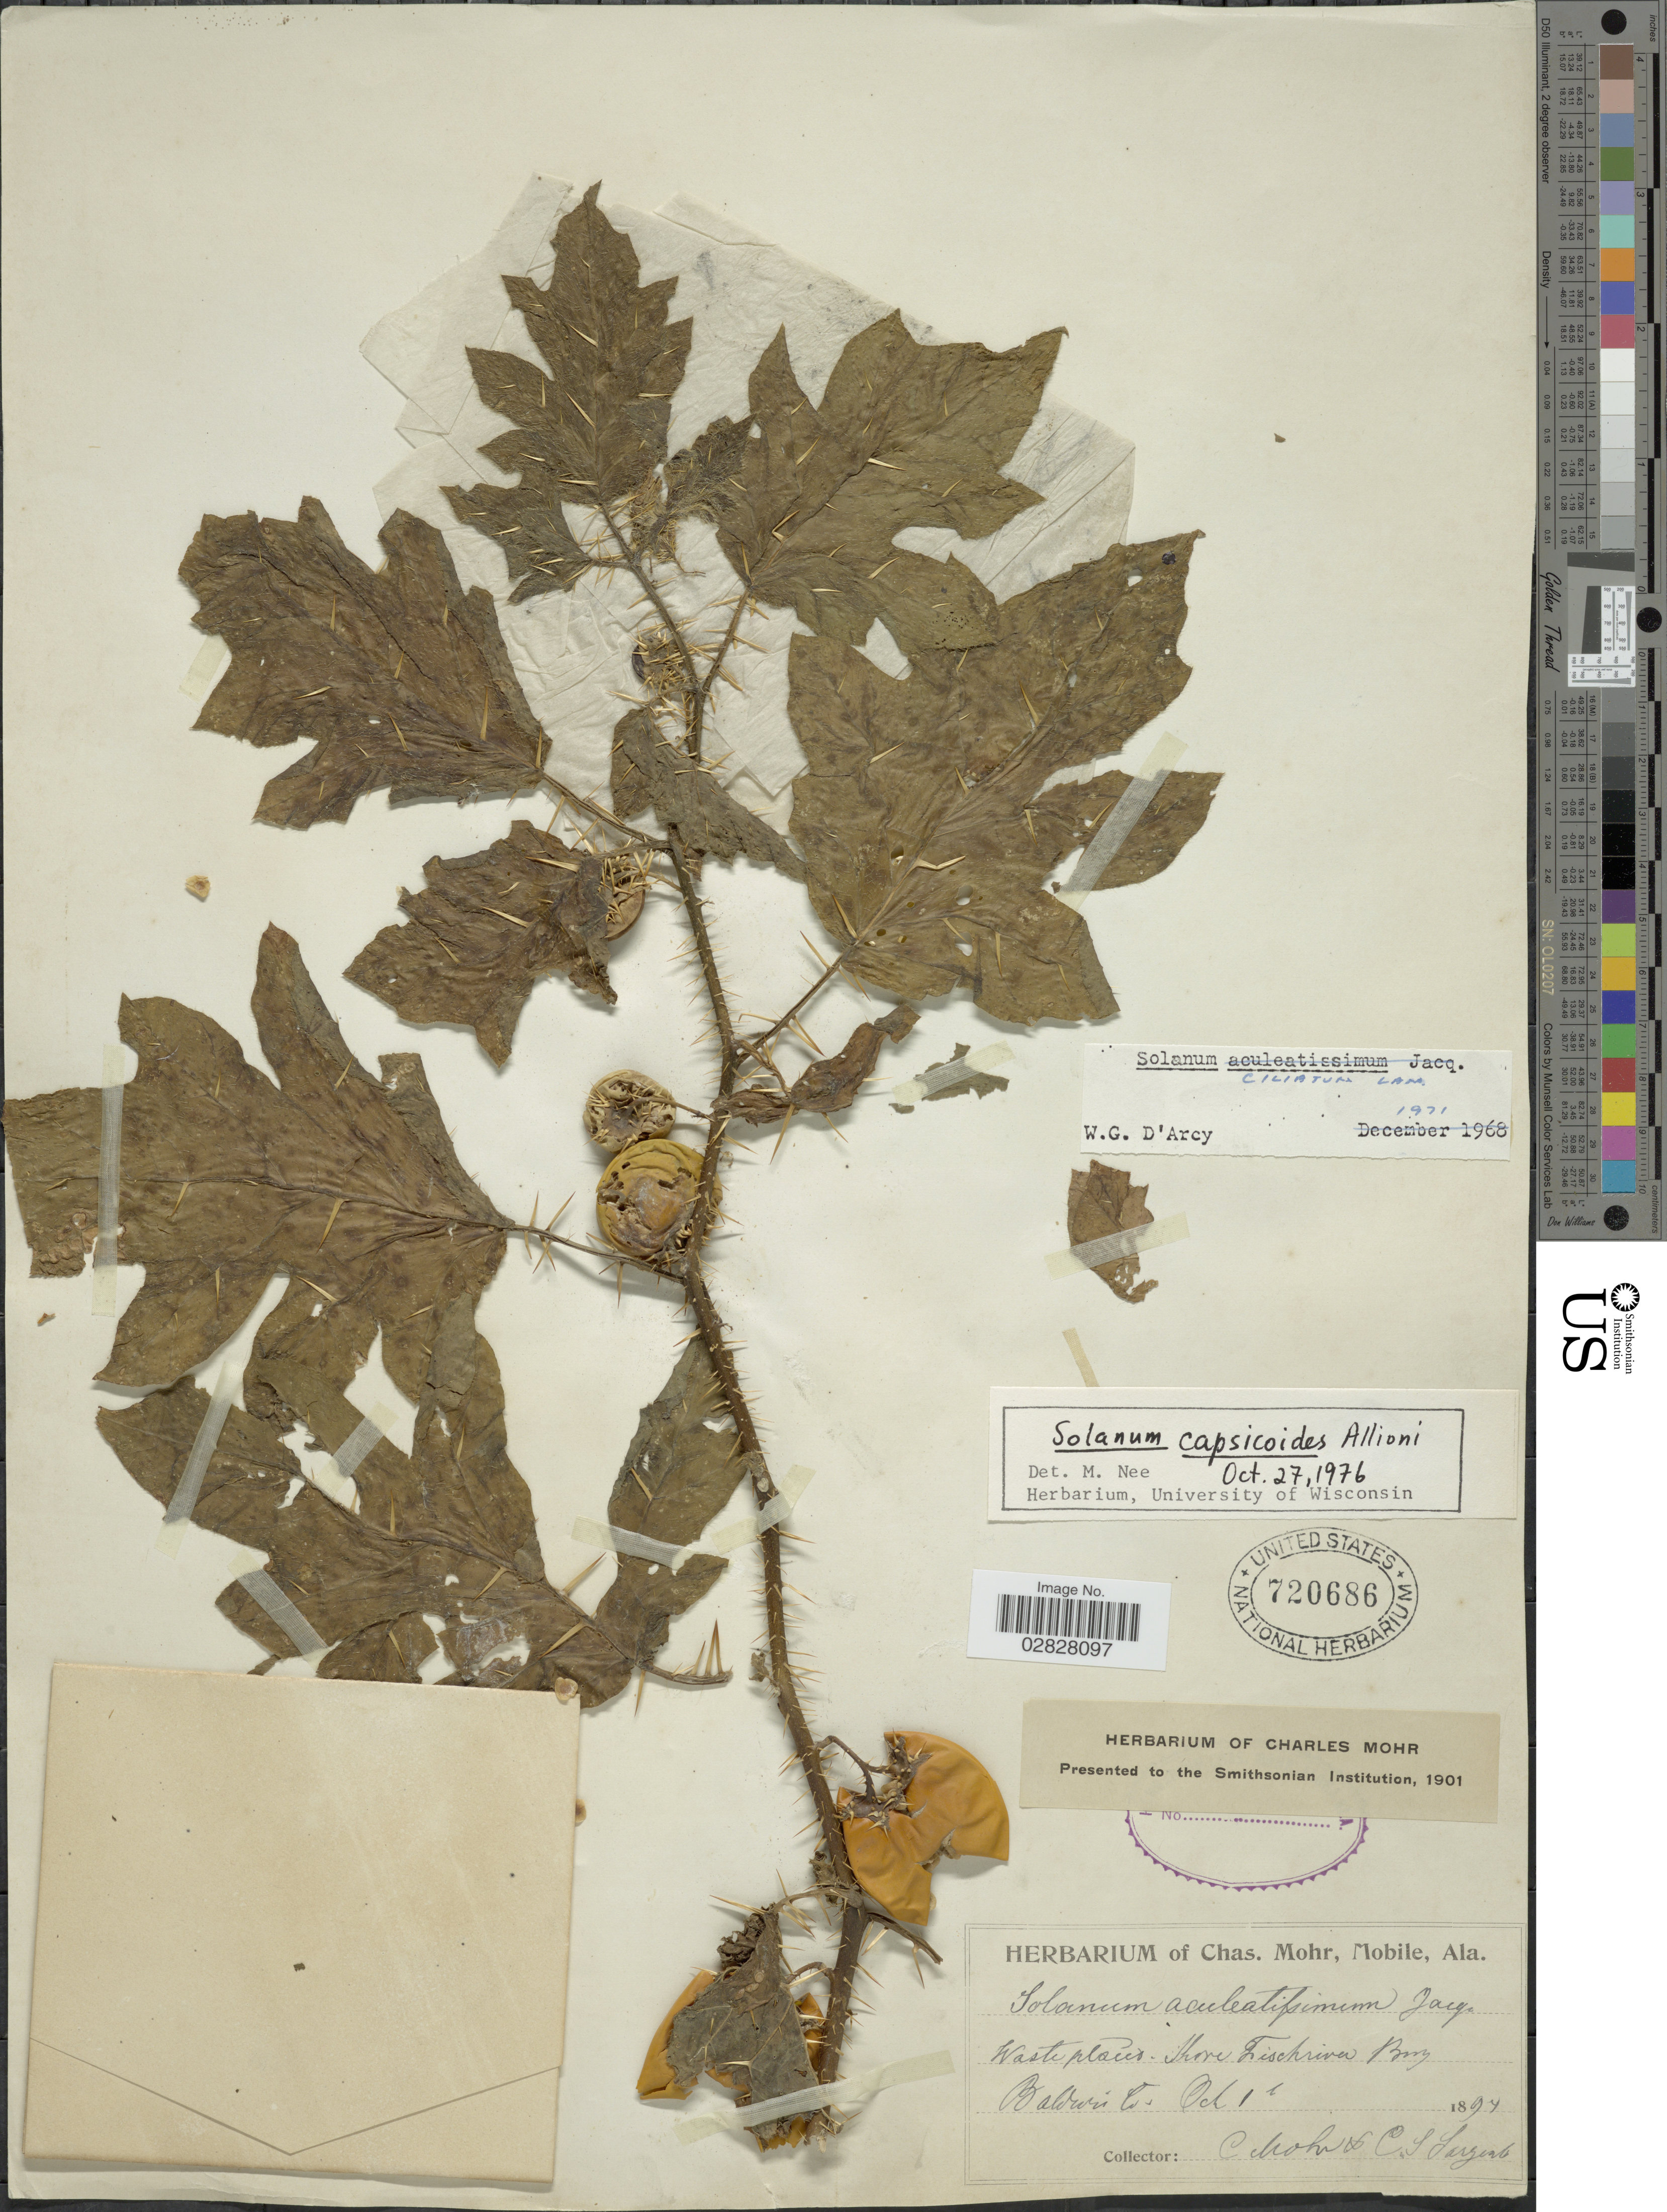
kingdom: Plantae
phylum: Tracheophyta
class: Magnoliopsida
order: Solanales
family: Solanaceae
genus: Solanum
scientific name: Solanum capsicoides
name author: All.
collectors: Mohr, C. T. (herbarium) & C. S. Sargent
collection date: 1894-10-01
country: United States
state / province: Alabama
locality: Shore Fisch river Bay. Baldwin Co.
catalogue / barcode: US 720686